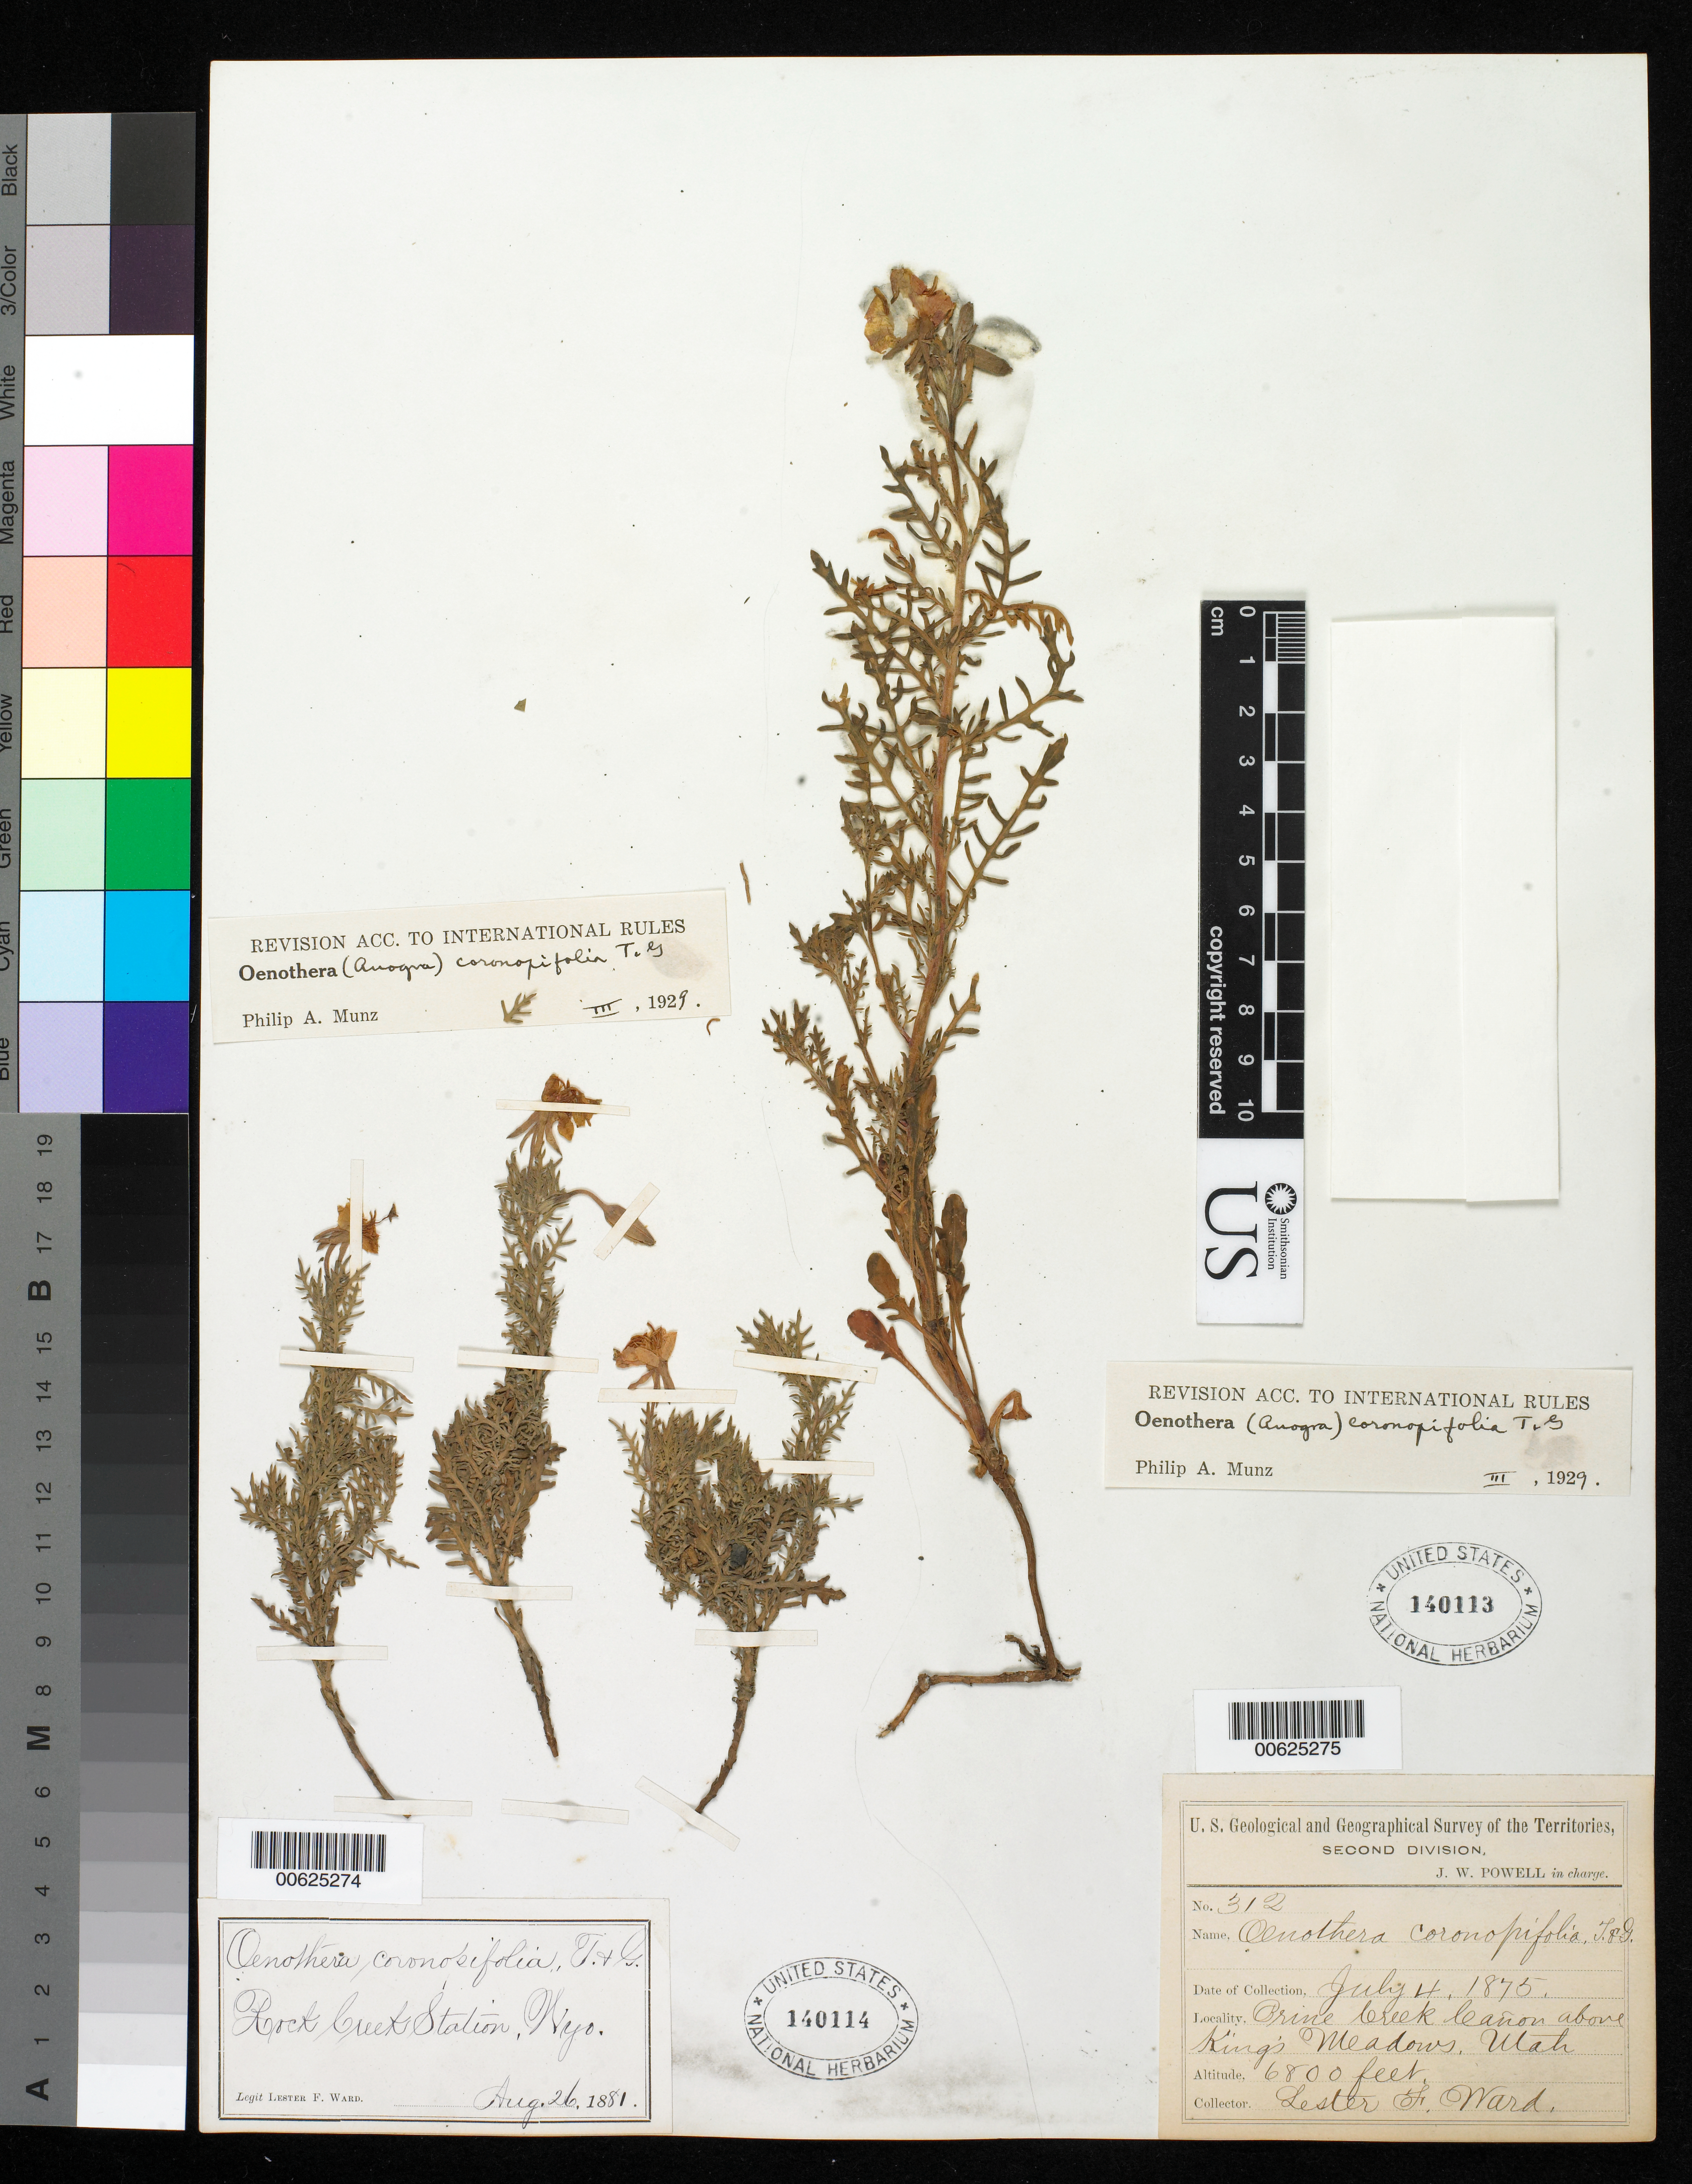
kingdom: Plantae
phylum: Tracheophyta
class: Magnoliopsida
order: Myrtales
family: Onagraceae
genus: Oenothera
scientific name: Oenothera coronopifolia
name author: Torr. & A. Gray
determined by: Munz, Philip A.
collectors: L. F. Ward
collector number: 312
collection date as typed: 04 Jul 1875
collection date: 1875-07-04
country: United States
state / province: Utah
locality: Prine Creek Canon above King's Meadows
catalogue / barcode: US 140113